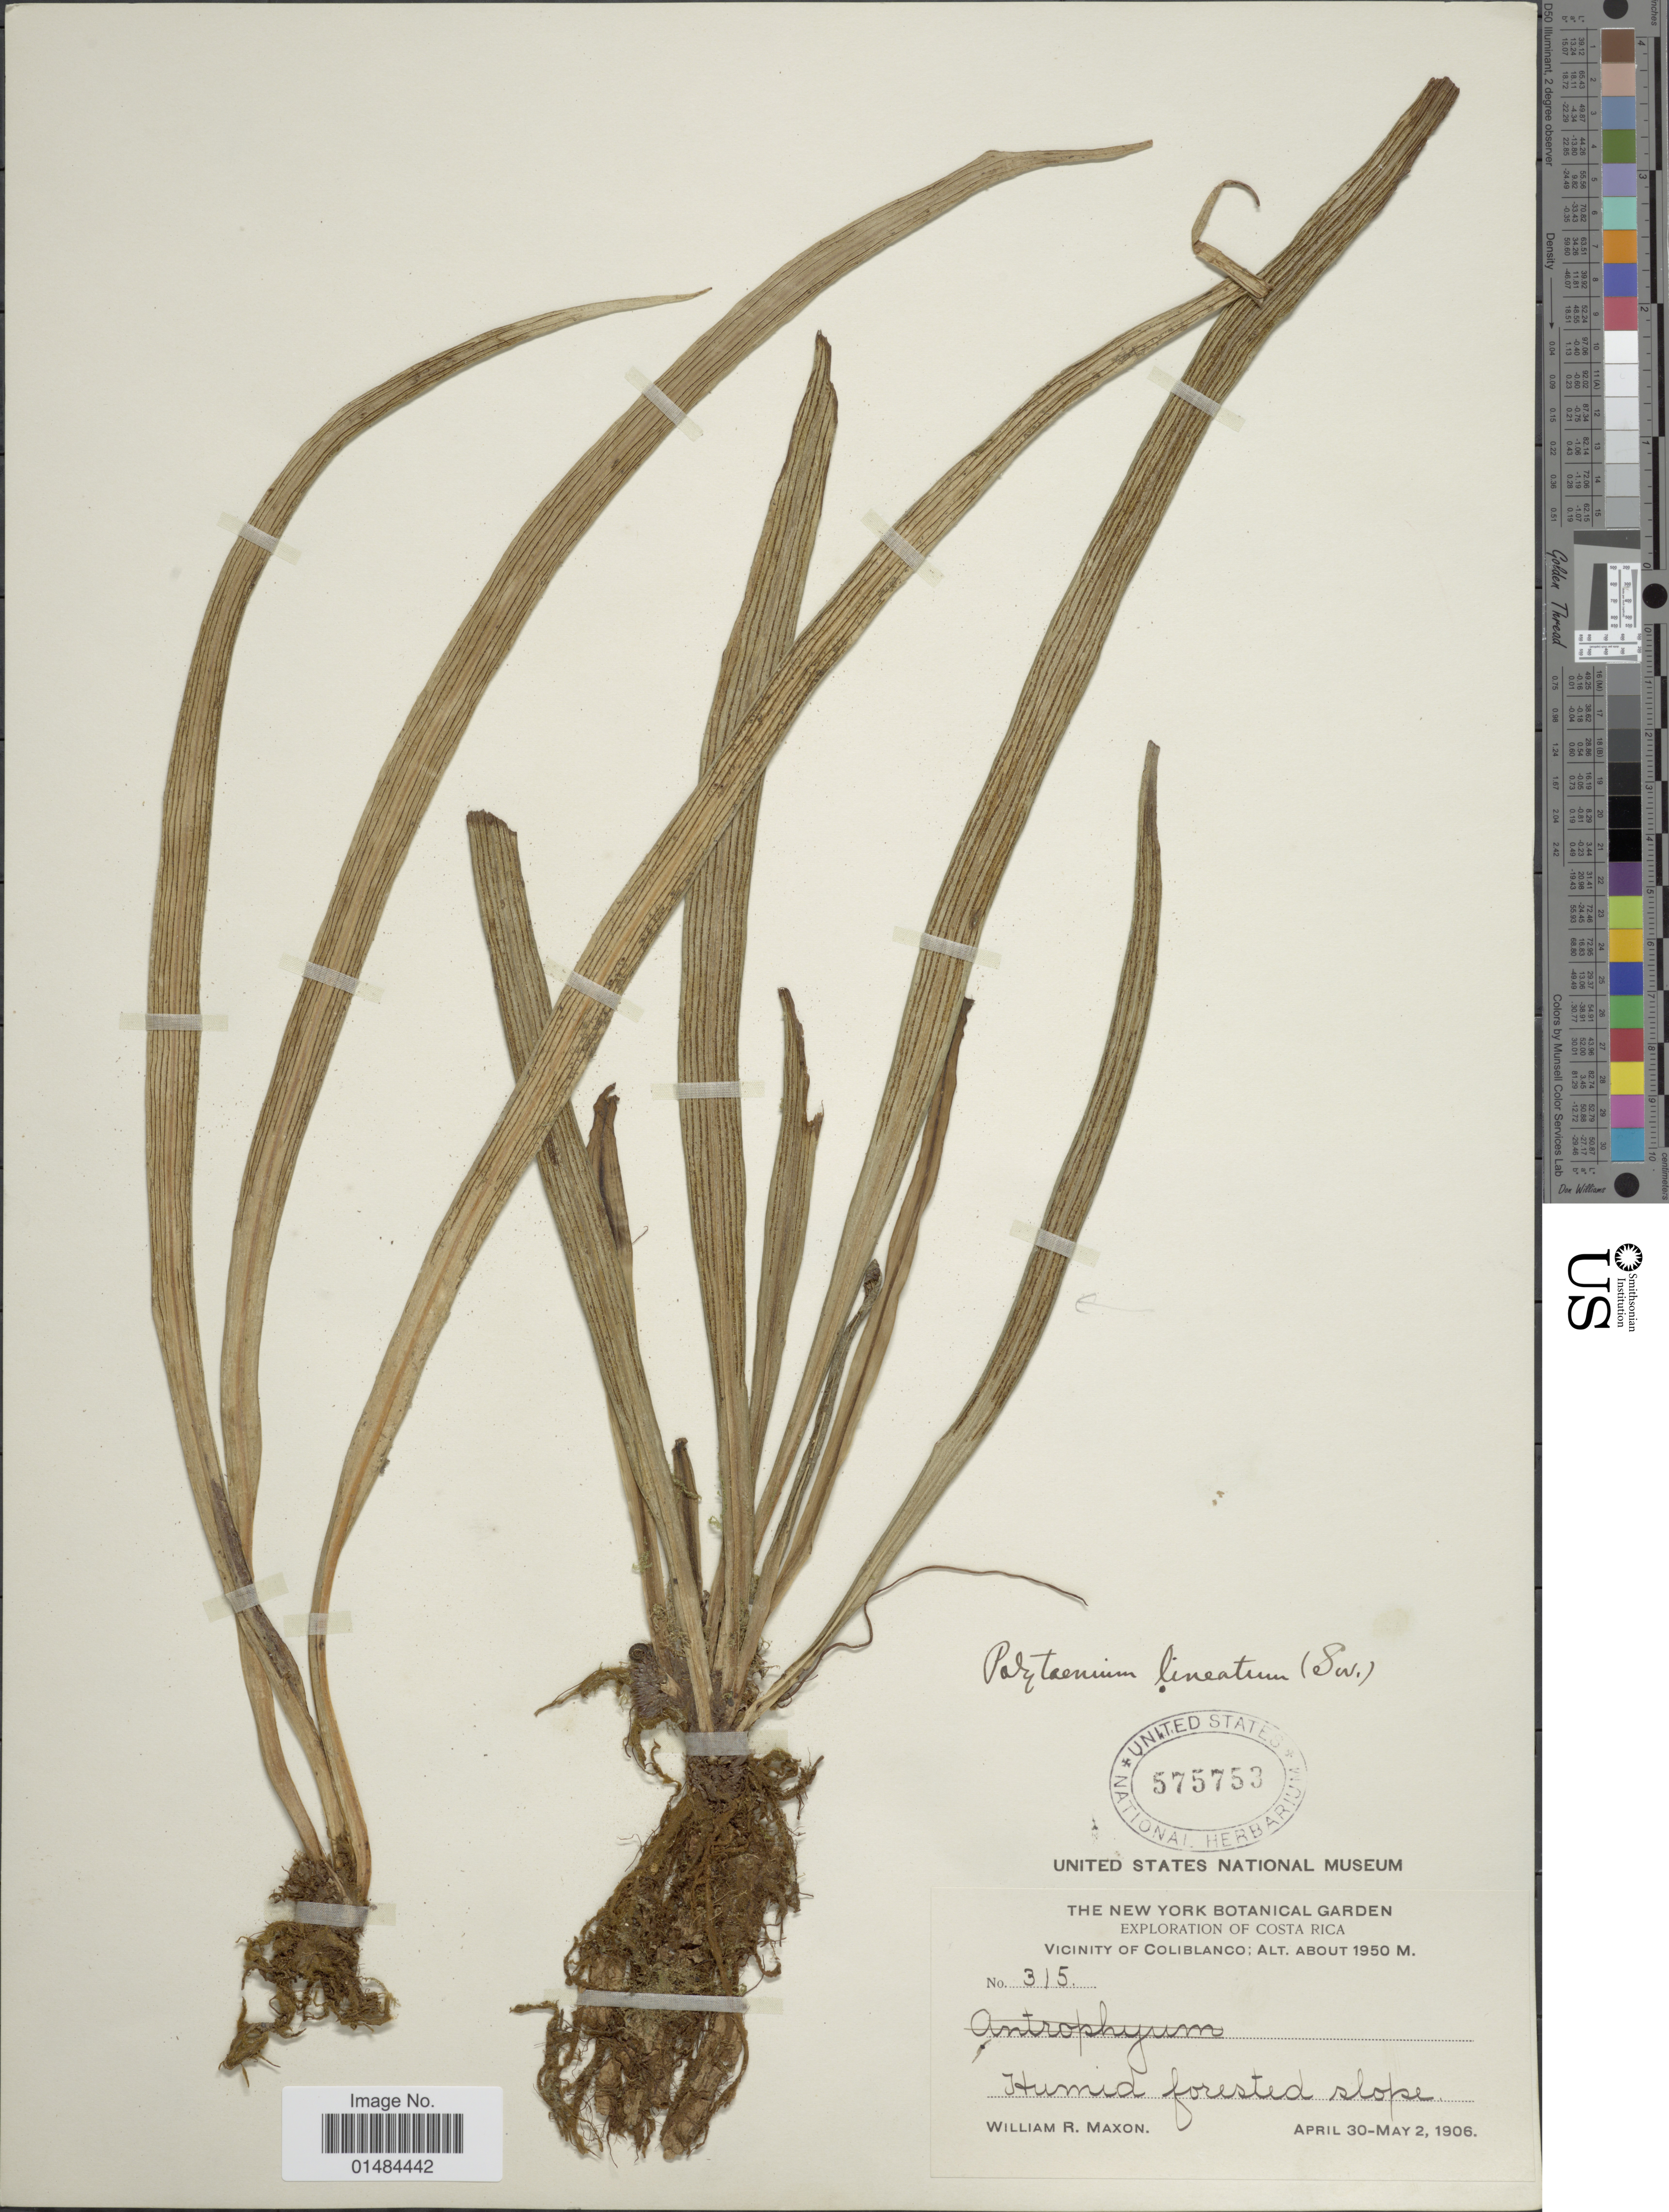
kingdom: Plantae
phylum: Tracheophyta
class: Polypodiopsida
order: Polypodiales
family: Pteridaceae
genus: Polytaenium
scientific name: Polytaenium lineatum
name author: (Sw.) J. Sm.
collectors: W. R. Maxon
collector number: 315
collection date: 1906-04-30/1906-05-02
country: Costa Rica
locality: Costa Rica, Vicinity of Coliblanco.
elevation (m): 1950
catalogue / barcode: US 575753